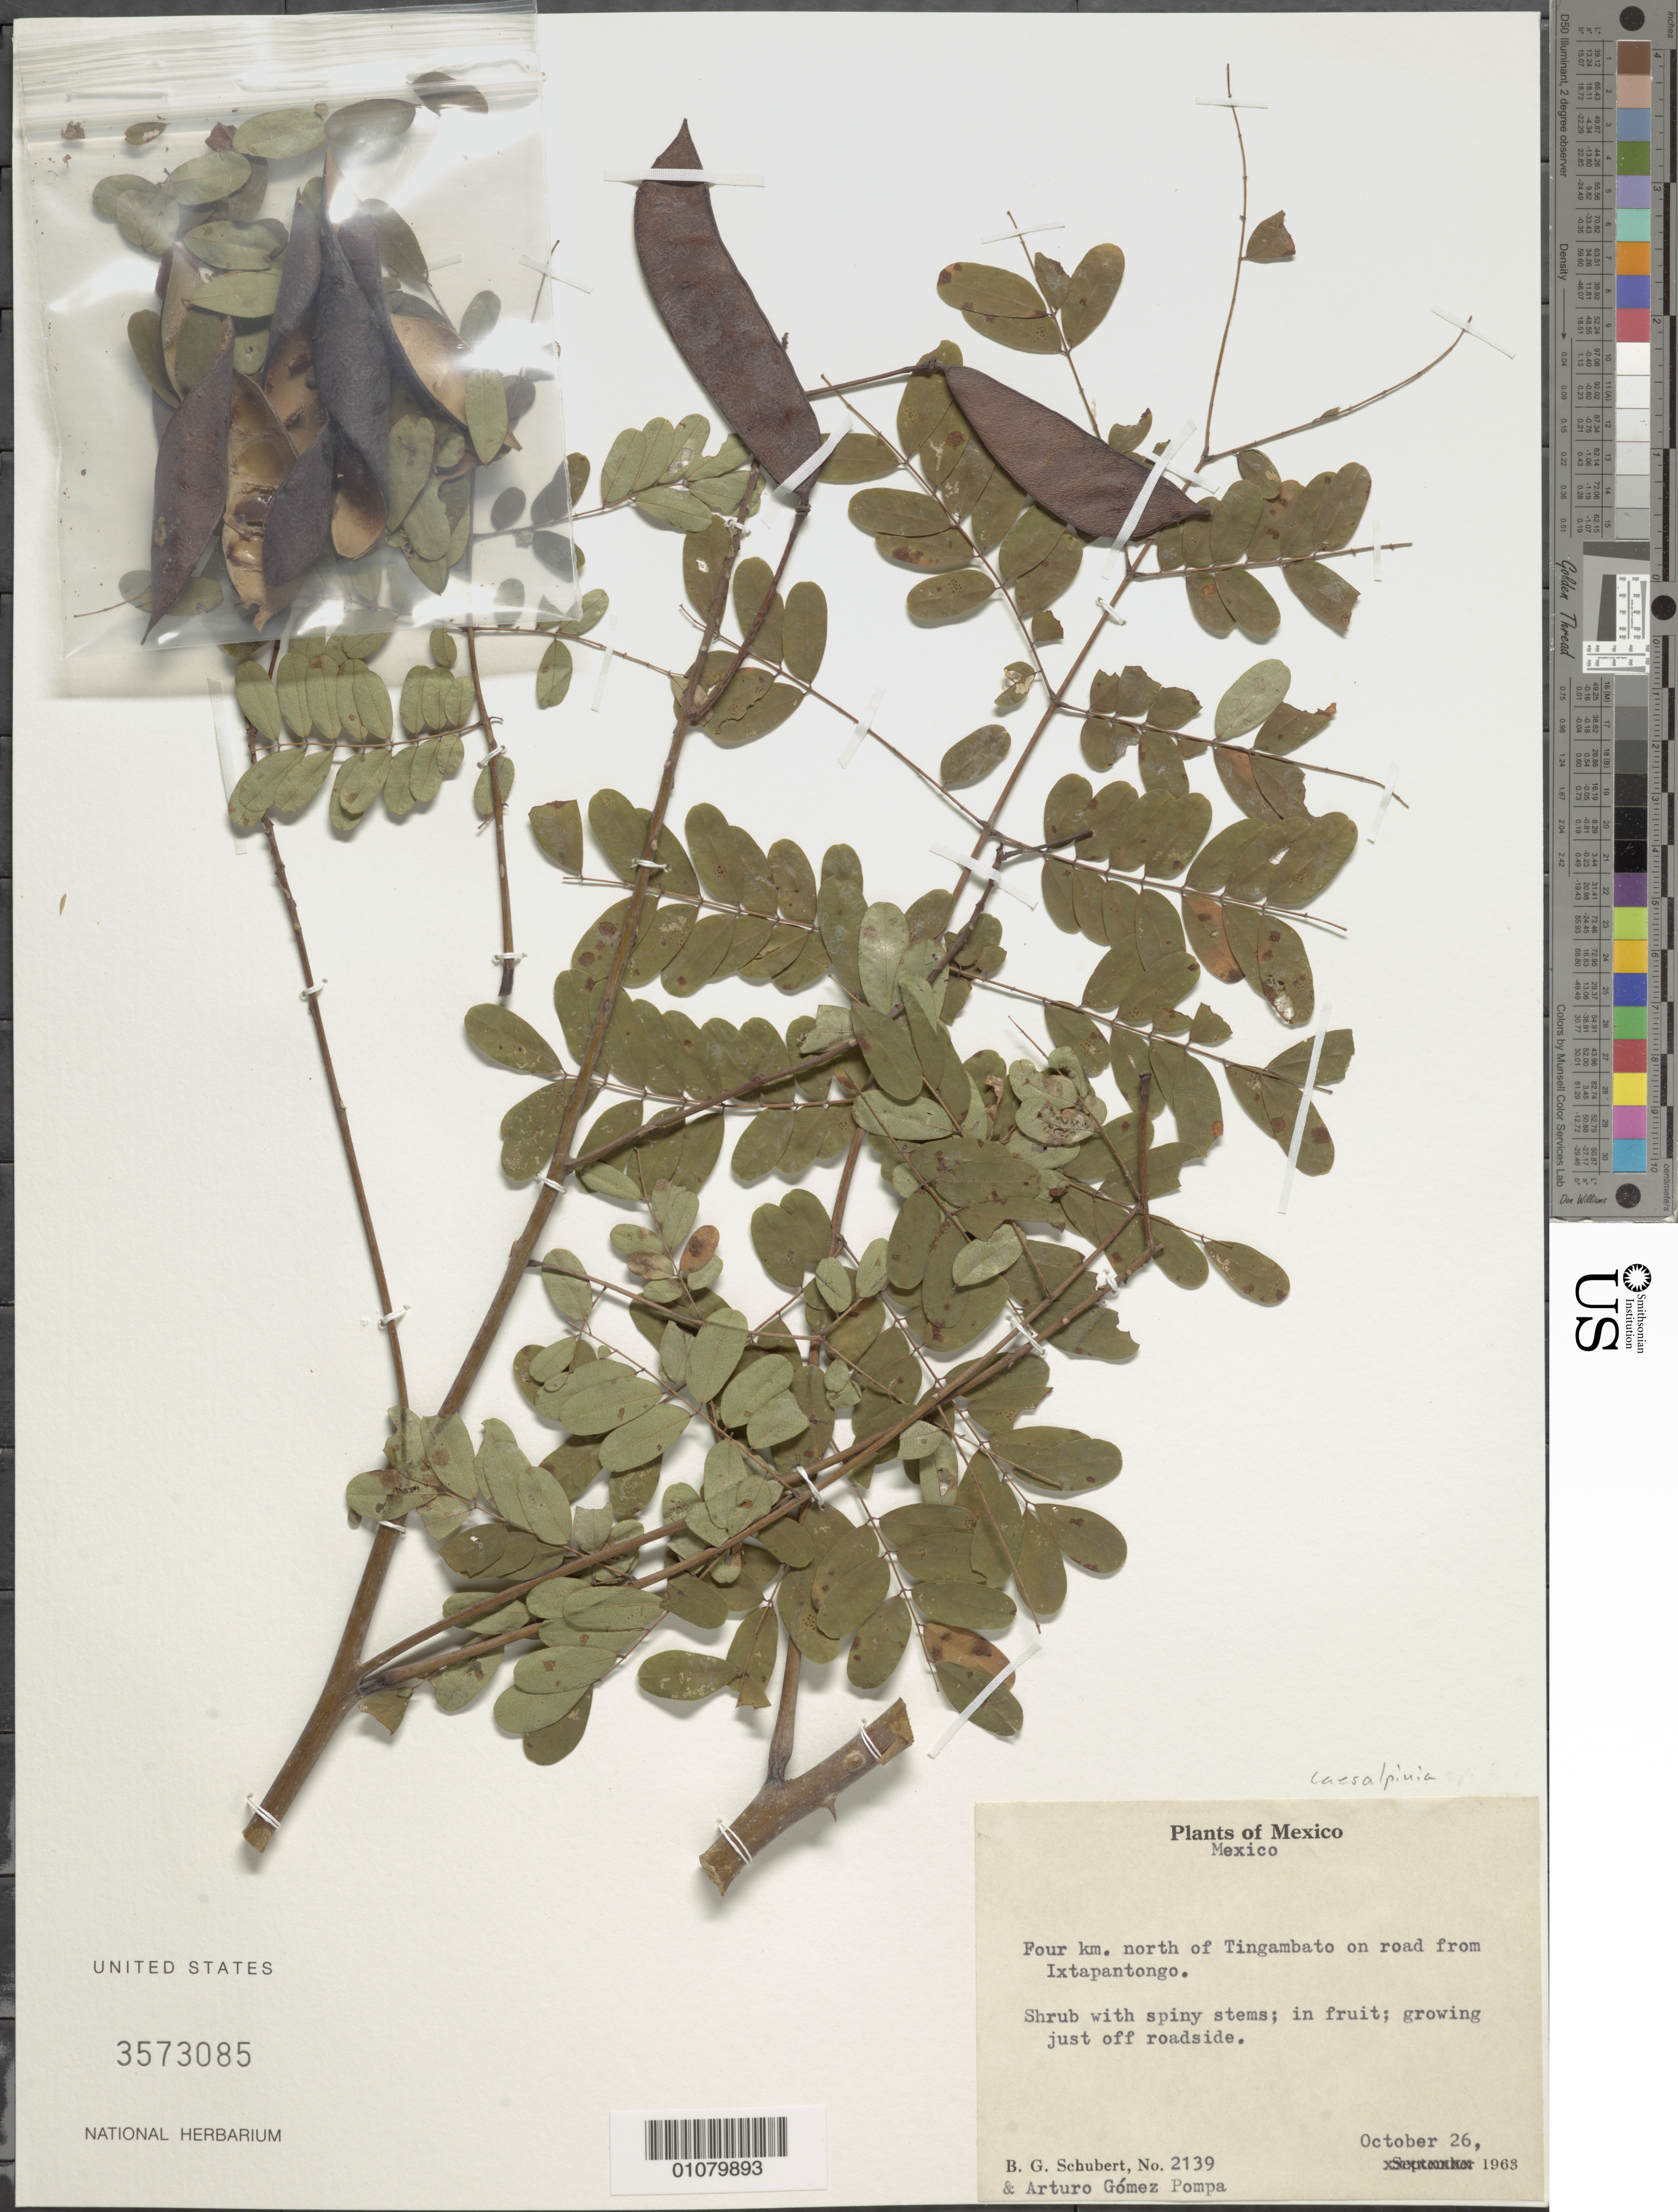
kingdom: Plantae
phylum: Tracheophyta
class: Magnoliopsida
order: Fabales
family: Fabaceae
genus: Caesalpinia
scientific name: Caesalpinia sp.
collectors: B. Schubert & A. Gómez Pompa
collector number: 2139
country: Mexico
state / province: México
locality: N of Tingambato on road from Ixtapantongo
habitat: Just offf roadside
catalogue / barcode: US 3573085